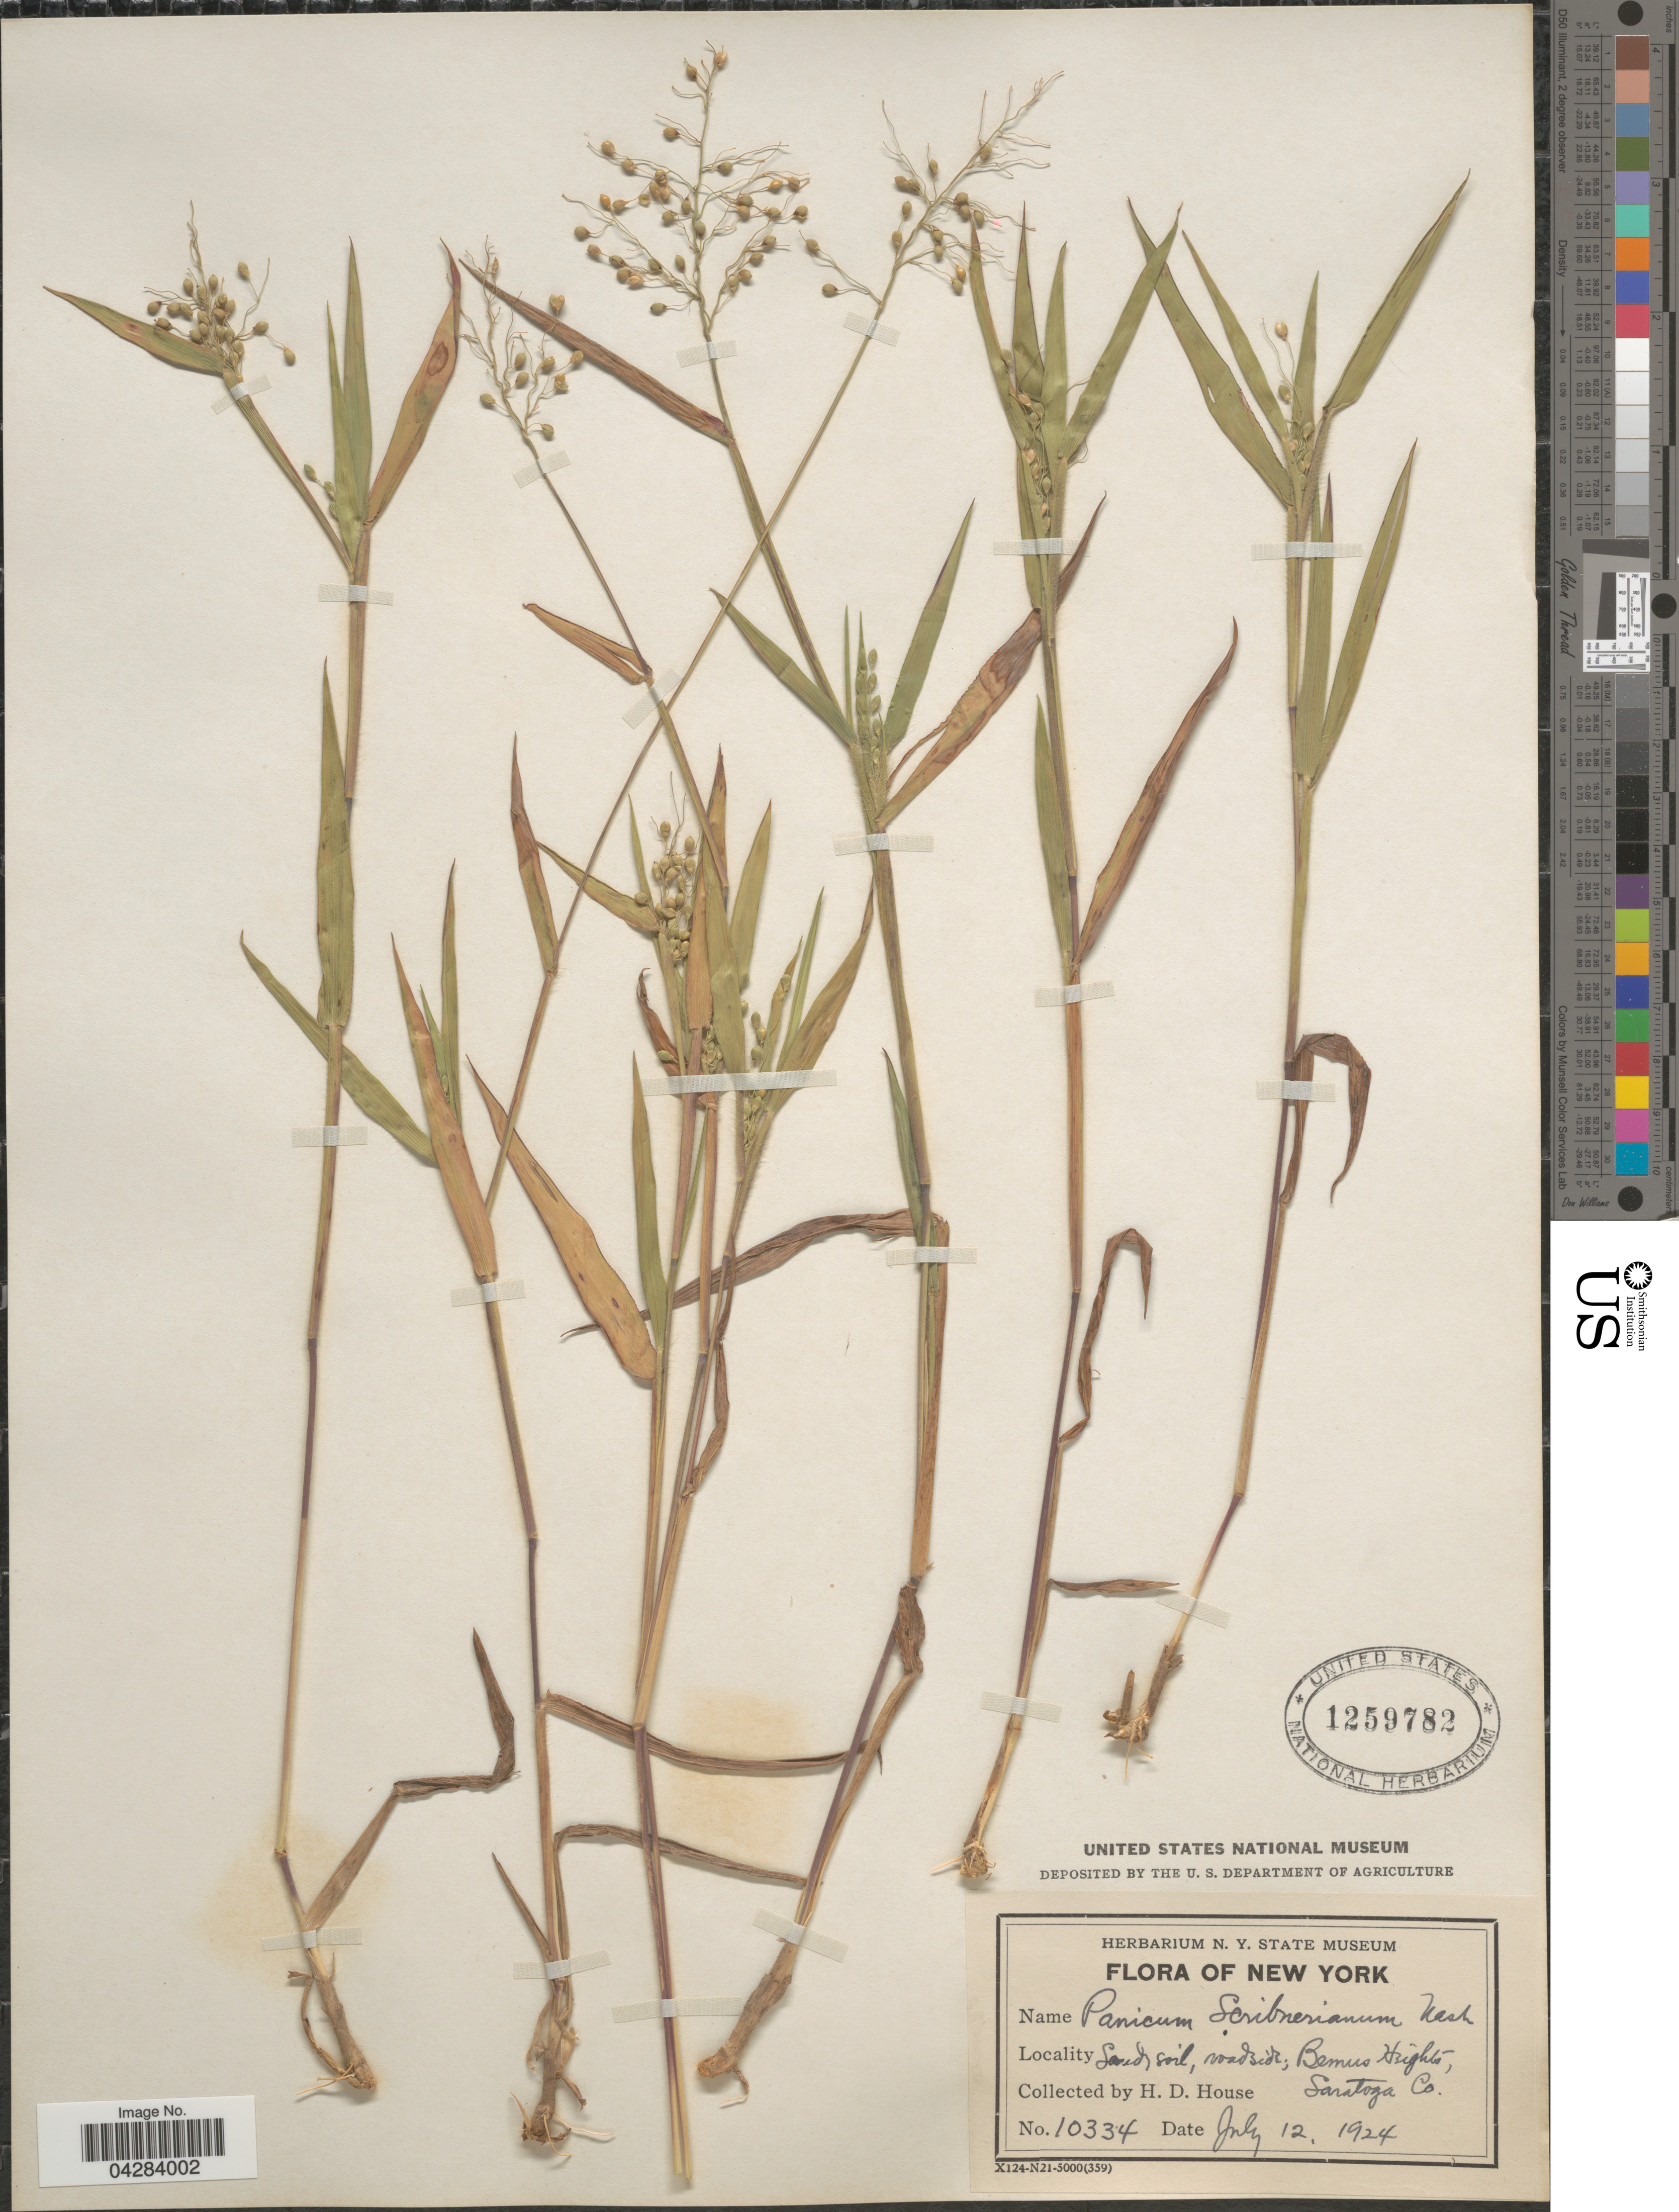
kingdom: Plantae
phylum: Tracheophyta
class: Liliopsida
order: Poales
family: Poaceae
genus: Dichanthelium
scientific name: Dichanthelium oligosanthes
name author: (Schult.) Gould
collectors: H. D. House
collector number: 10334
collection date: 1924-07-12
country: United States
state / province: New York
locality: Sandy soil, roadside; Bemus Heights, Saratoga Co.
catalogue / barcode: US 1259782